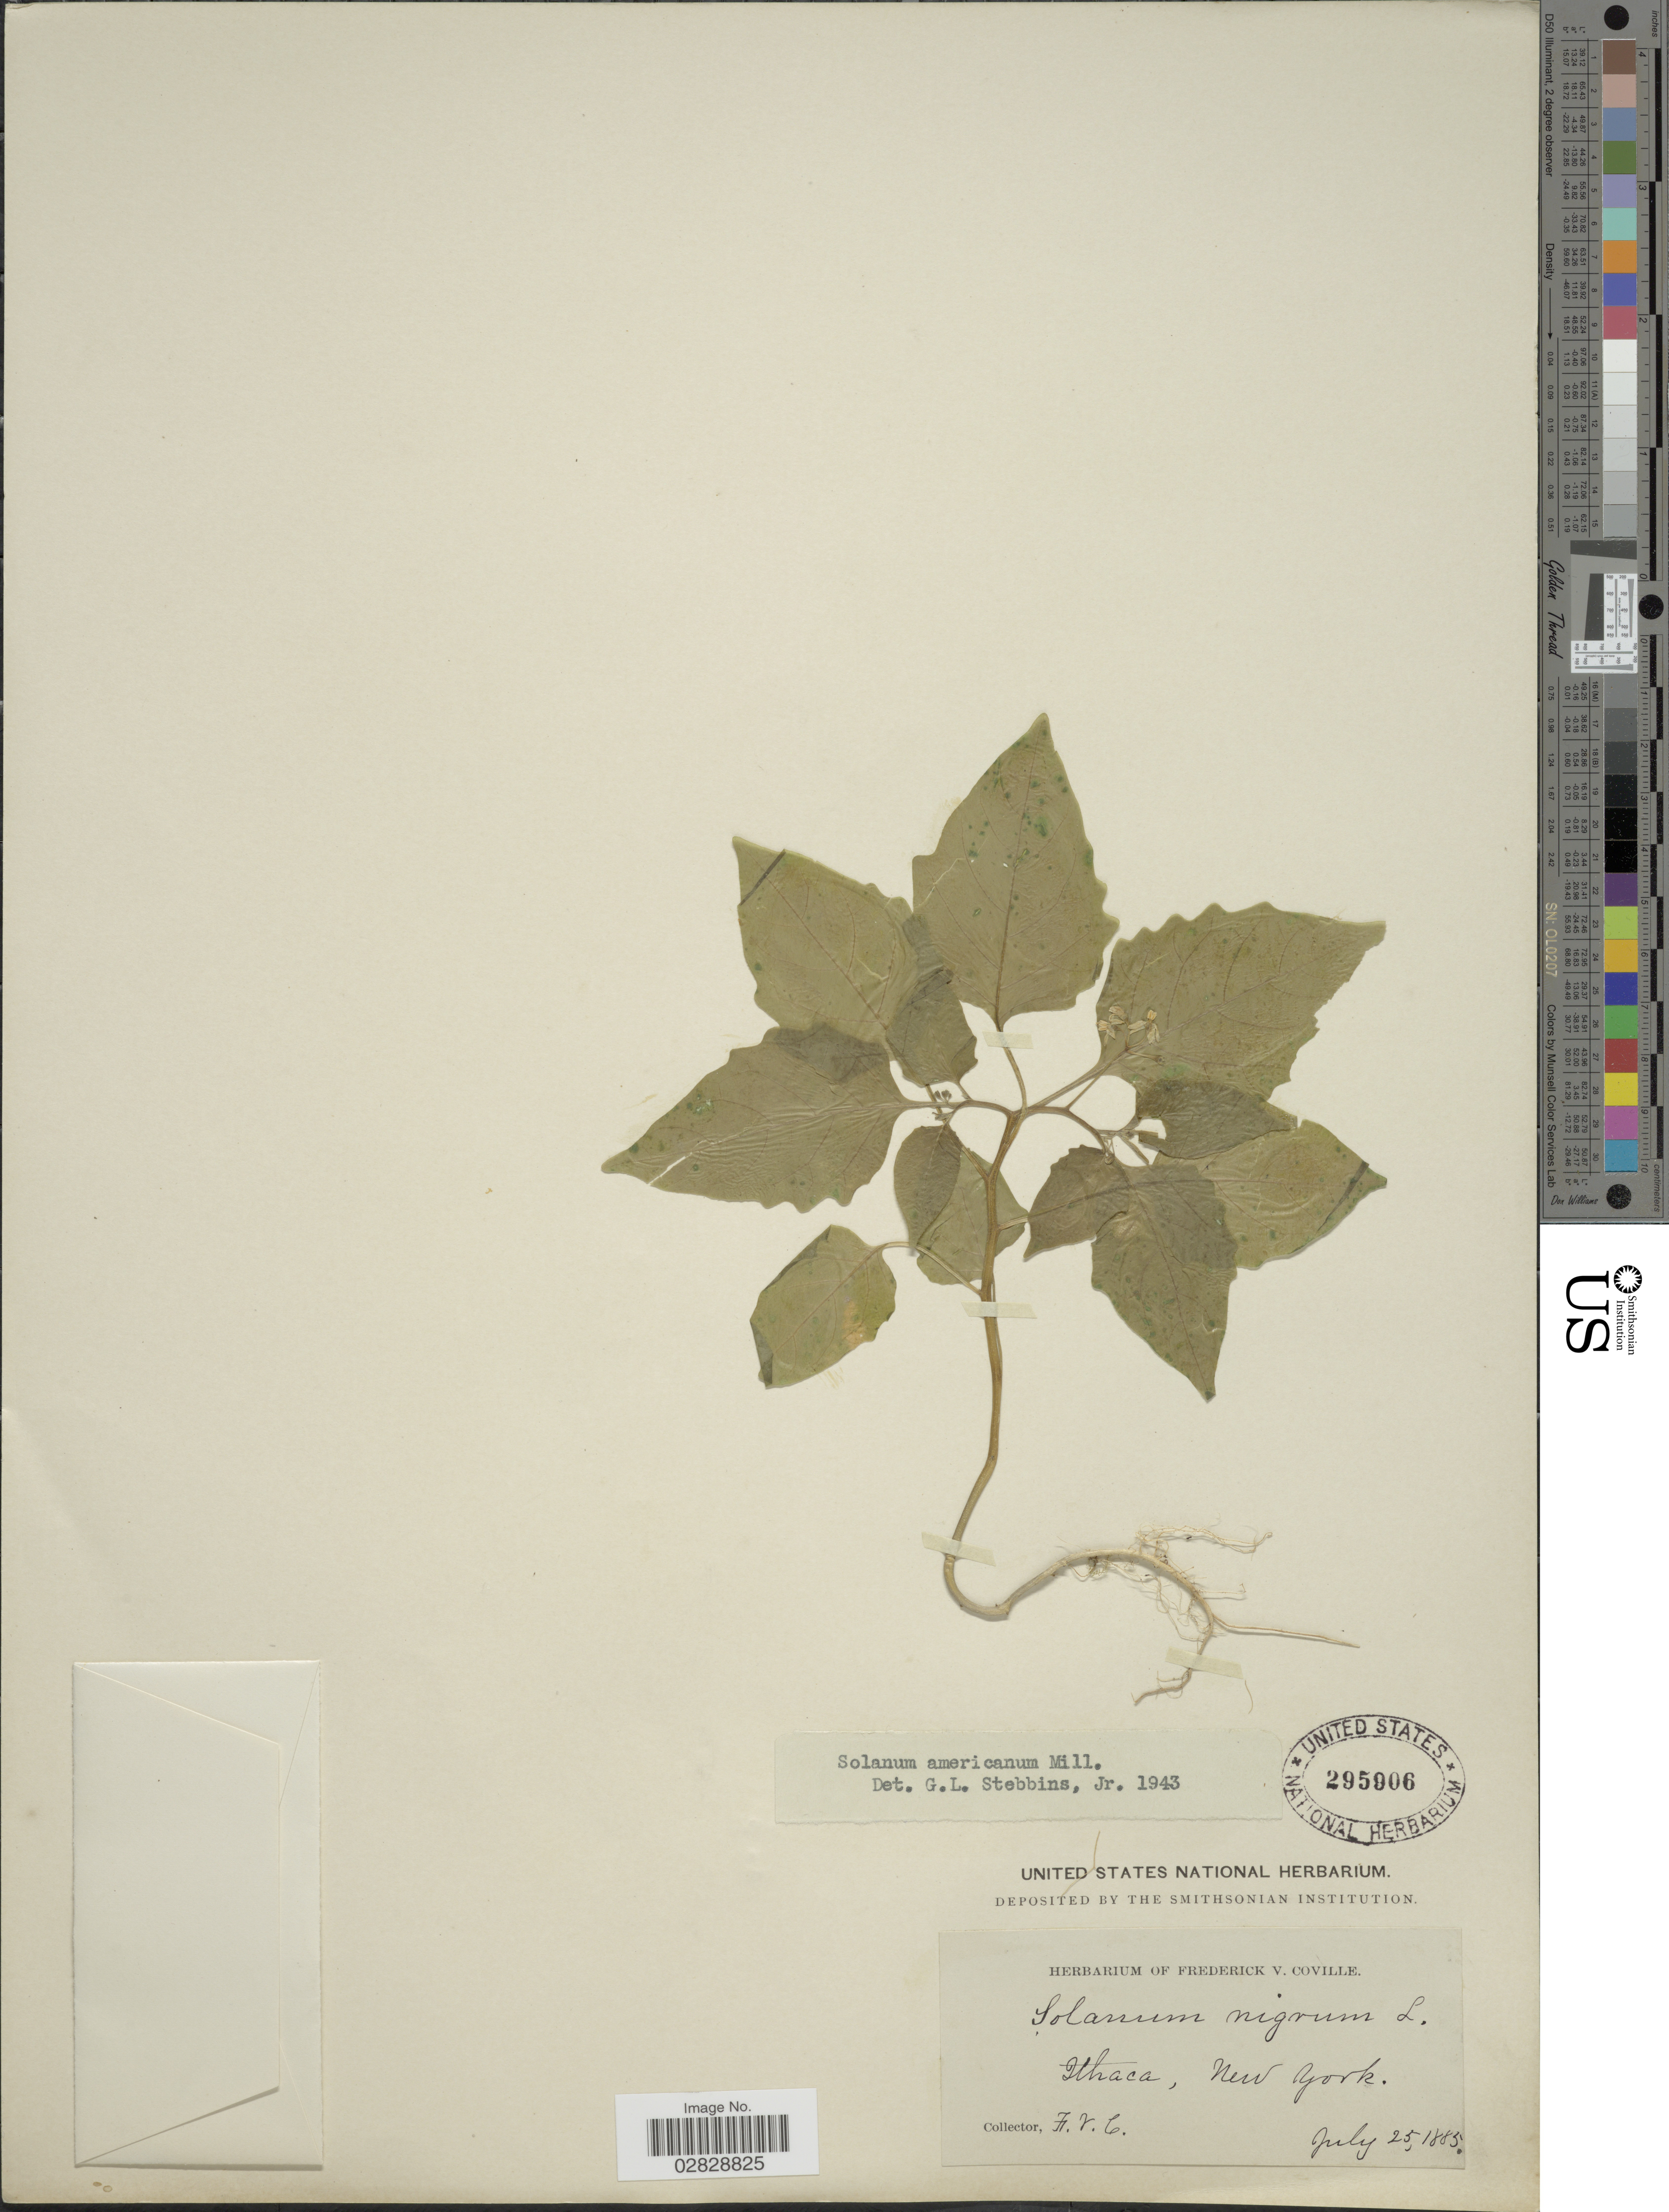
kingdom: Plantae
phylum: Tracheophyta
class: Magnoliopsida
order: Solanales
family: Solanaceae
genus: Solanum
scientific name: Solanum emulans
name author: Raf.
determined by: Knapp, S. D.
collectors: F. V. Coville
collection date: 1885-07-25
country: United States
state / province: New York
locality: Ithaca.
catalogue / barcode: US 295906